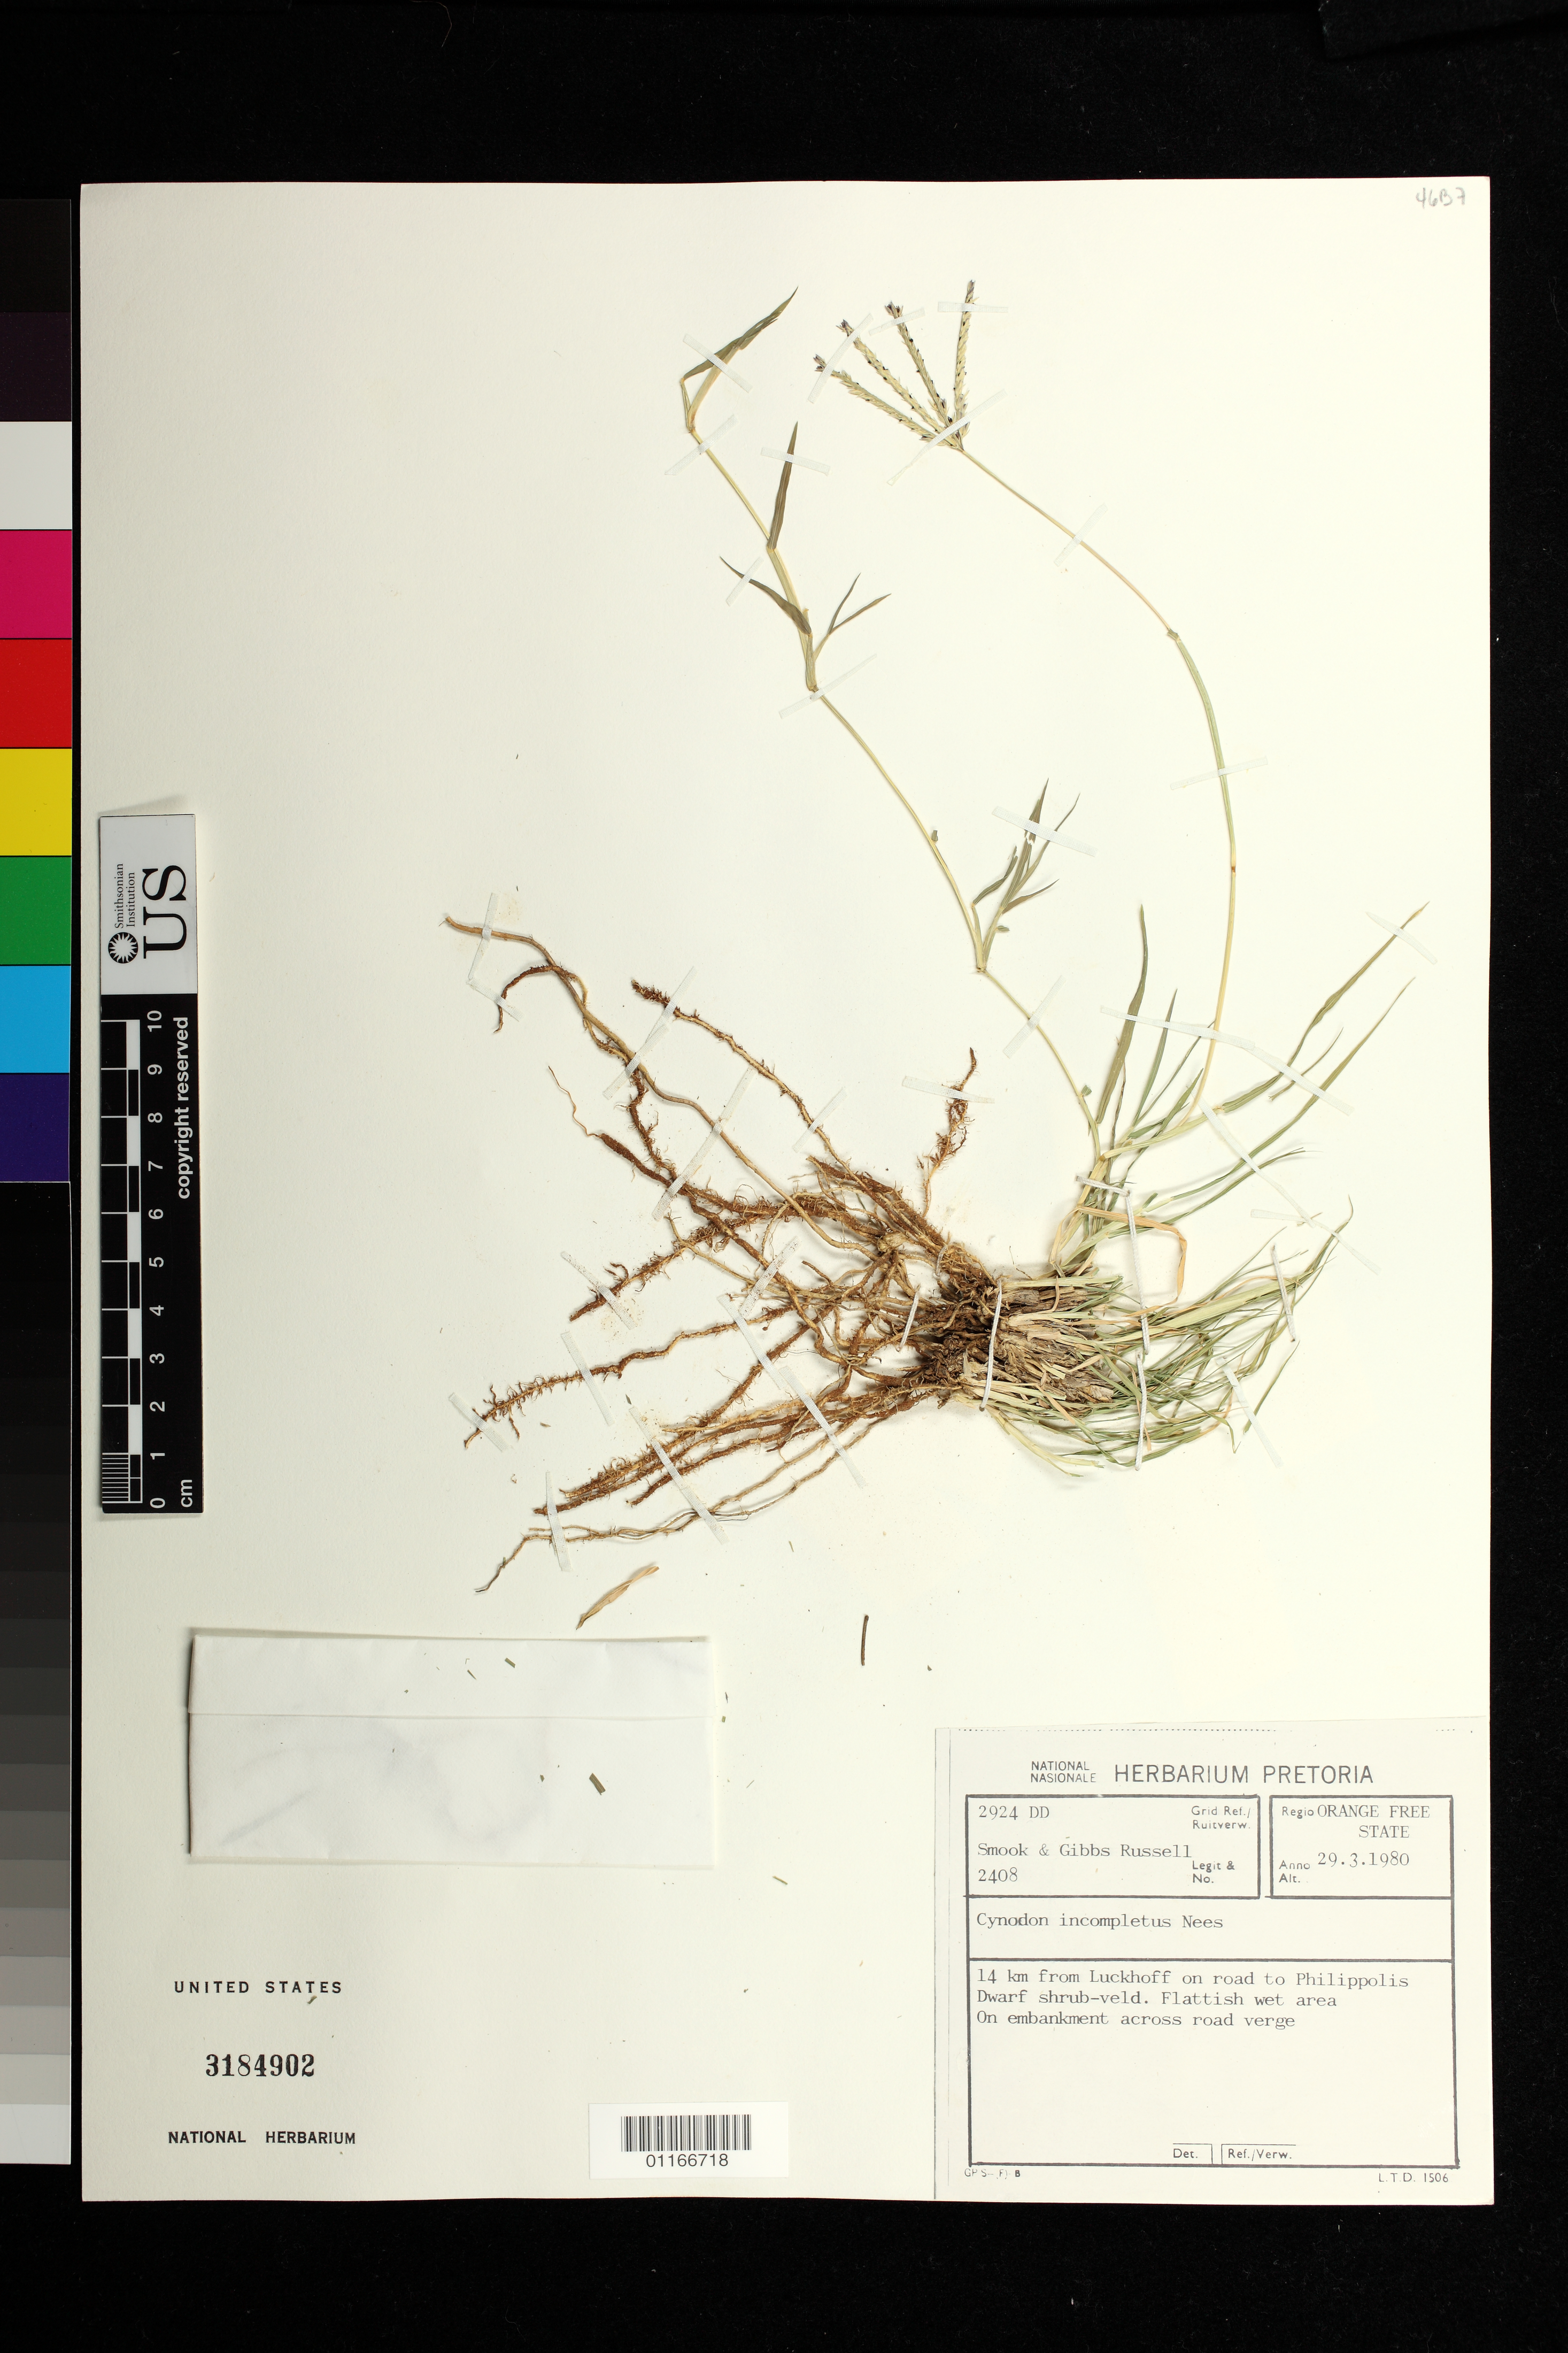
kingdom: Plantae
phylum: Tracheophyta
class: Liliopsida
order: Poales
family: Poaceae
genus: Cynodon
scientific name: Cynodon incompletus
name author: Ness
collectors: L. Smook & G. E. Gibbs-Russell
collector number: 2408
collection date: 1980-03-29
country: South Africa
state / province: Free State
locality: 14 km from Luckhoff on road to Philippolis Dwarf shrub-veld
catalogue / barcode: US 3184902